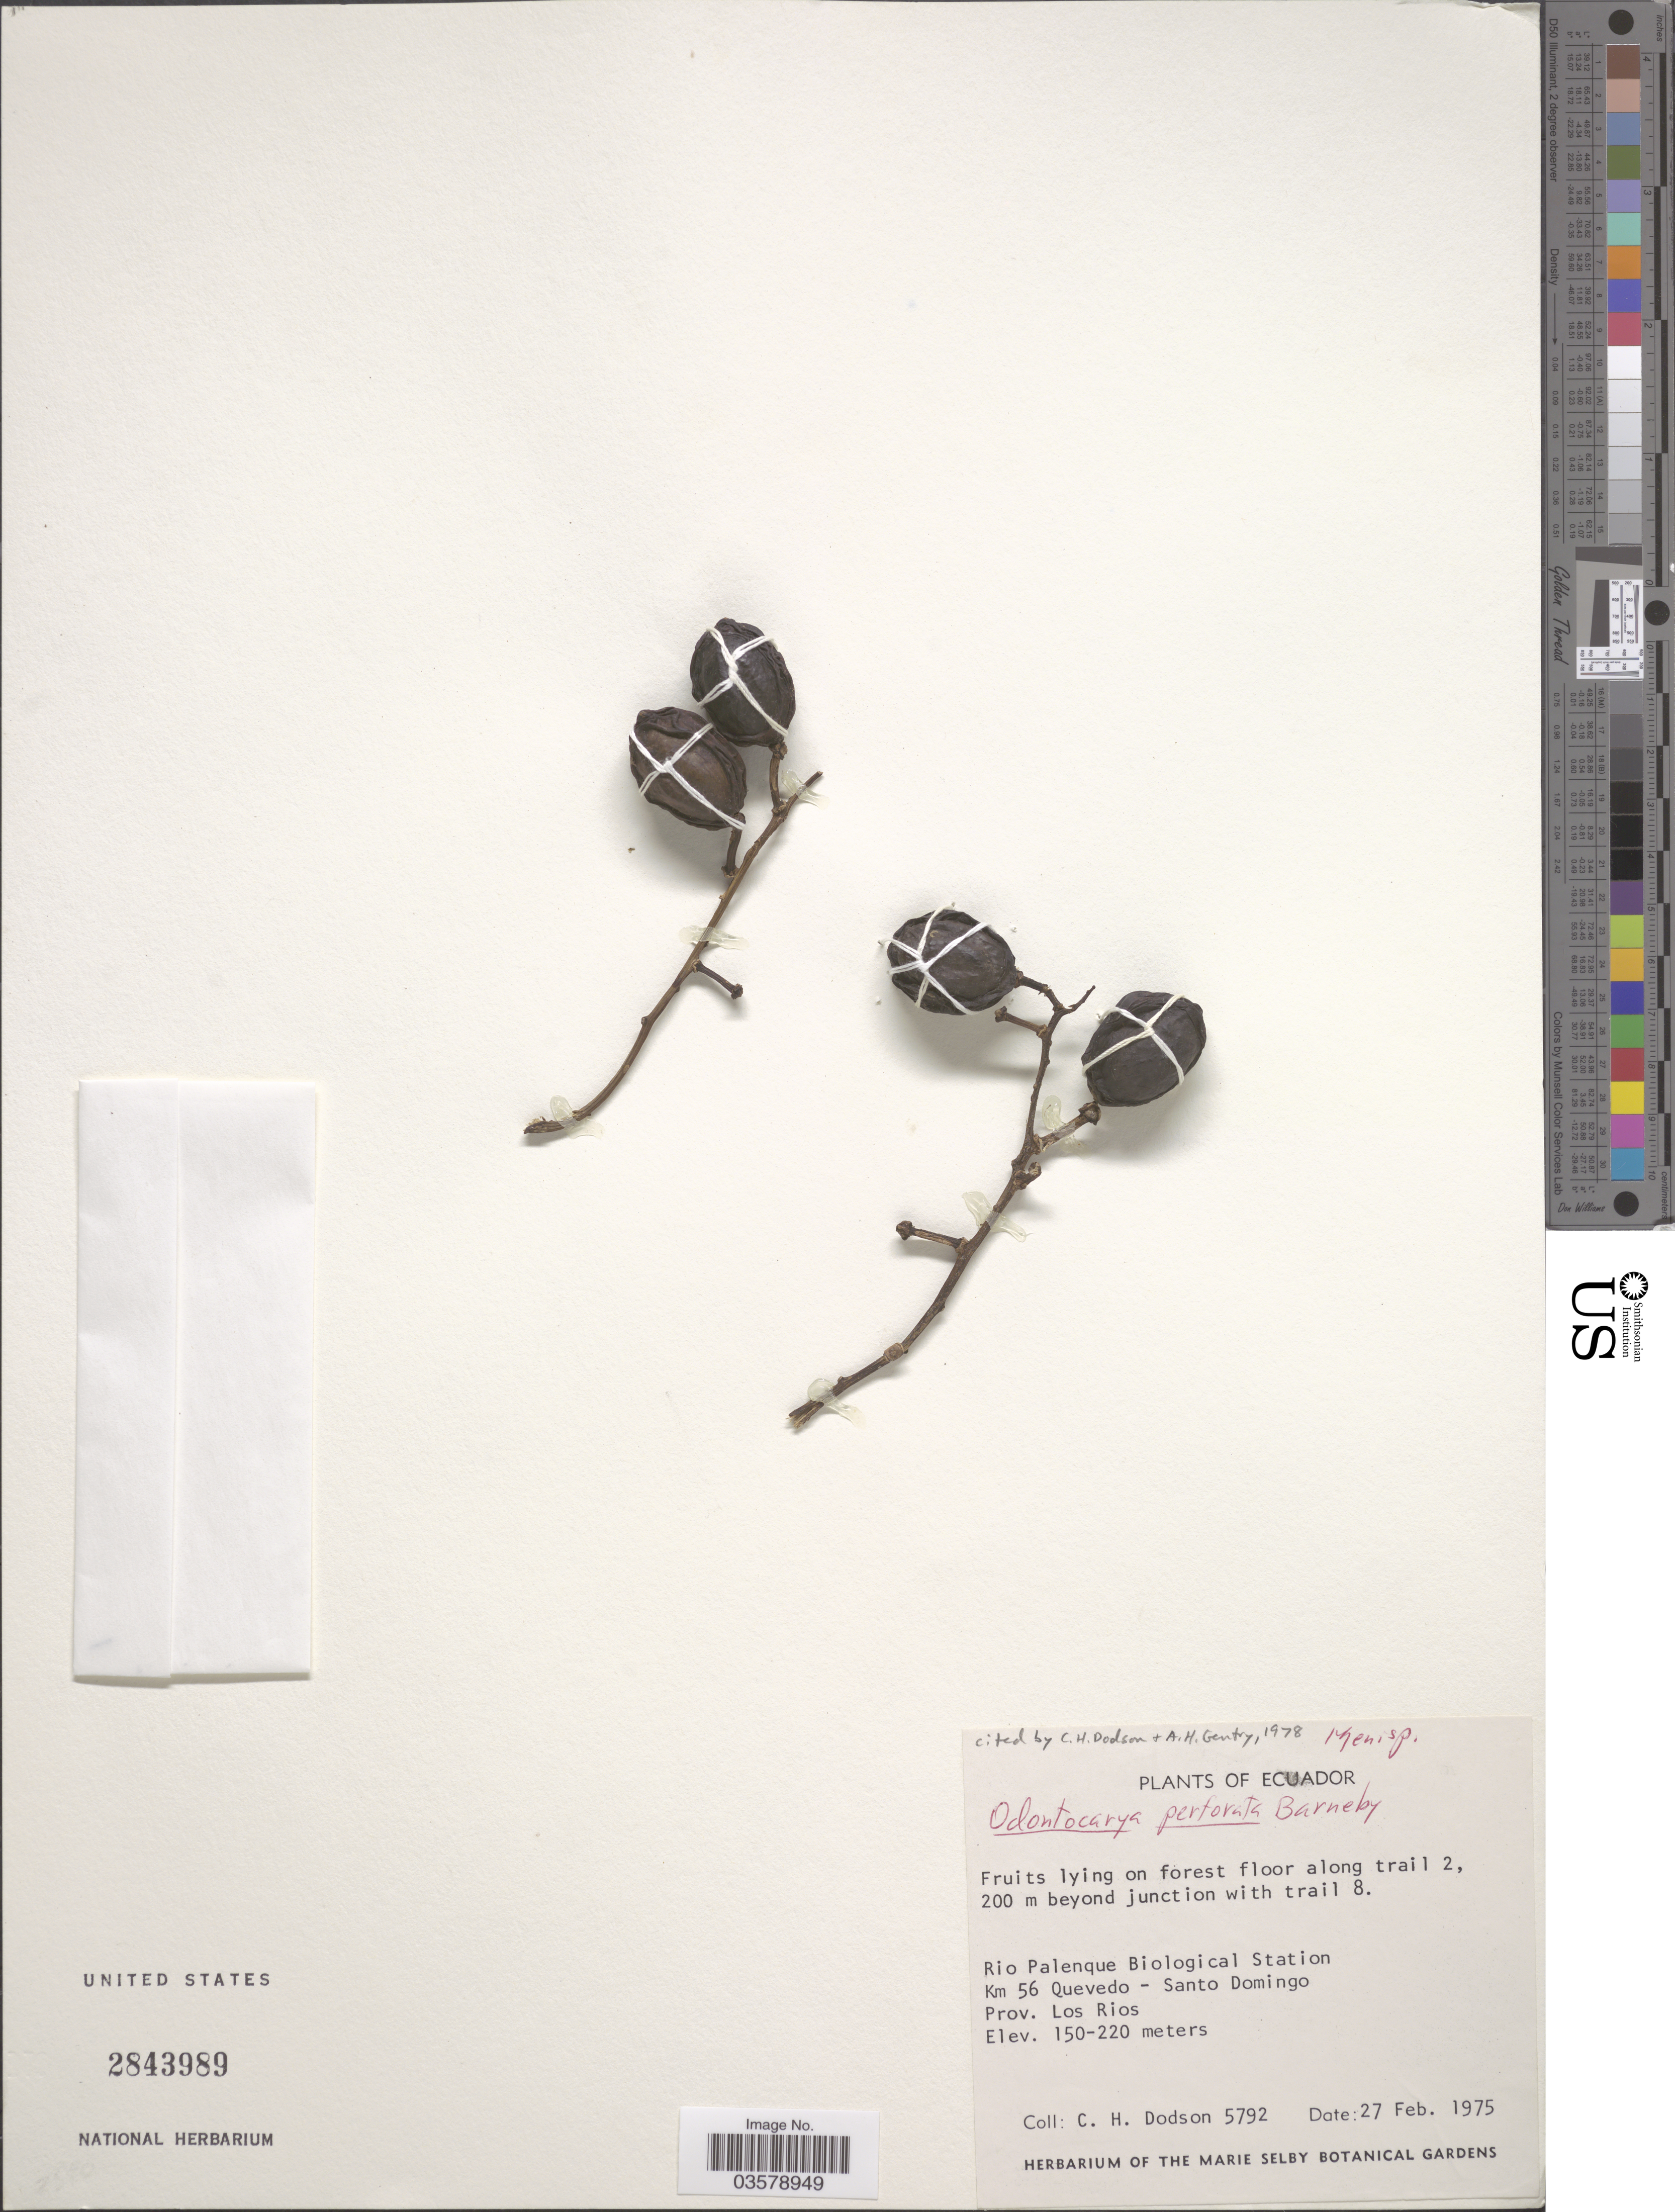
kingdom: Plantae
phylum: Tracheophyta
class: Magnoliopsida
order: Ranunculales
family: Menispermaceae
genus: Odontocarya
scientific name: Odontocarya perforata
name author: Barneby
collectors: C. H. Dodson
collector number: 5792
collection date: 1975-02-27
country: Ecuador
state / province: Los Ríos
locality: Along trail 2, 200 m beyond junction with trail 8. Rio Palenque Biological Station. Km 56 Qeuvedo - Santo Domingo.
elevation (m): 150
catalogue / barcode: US 2843989